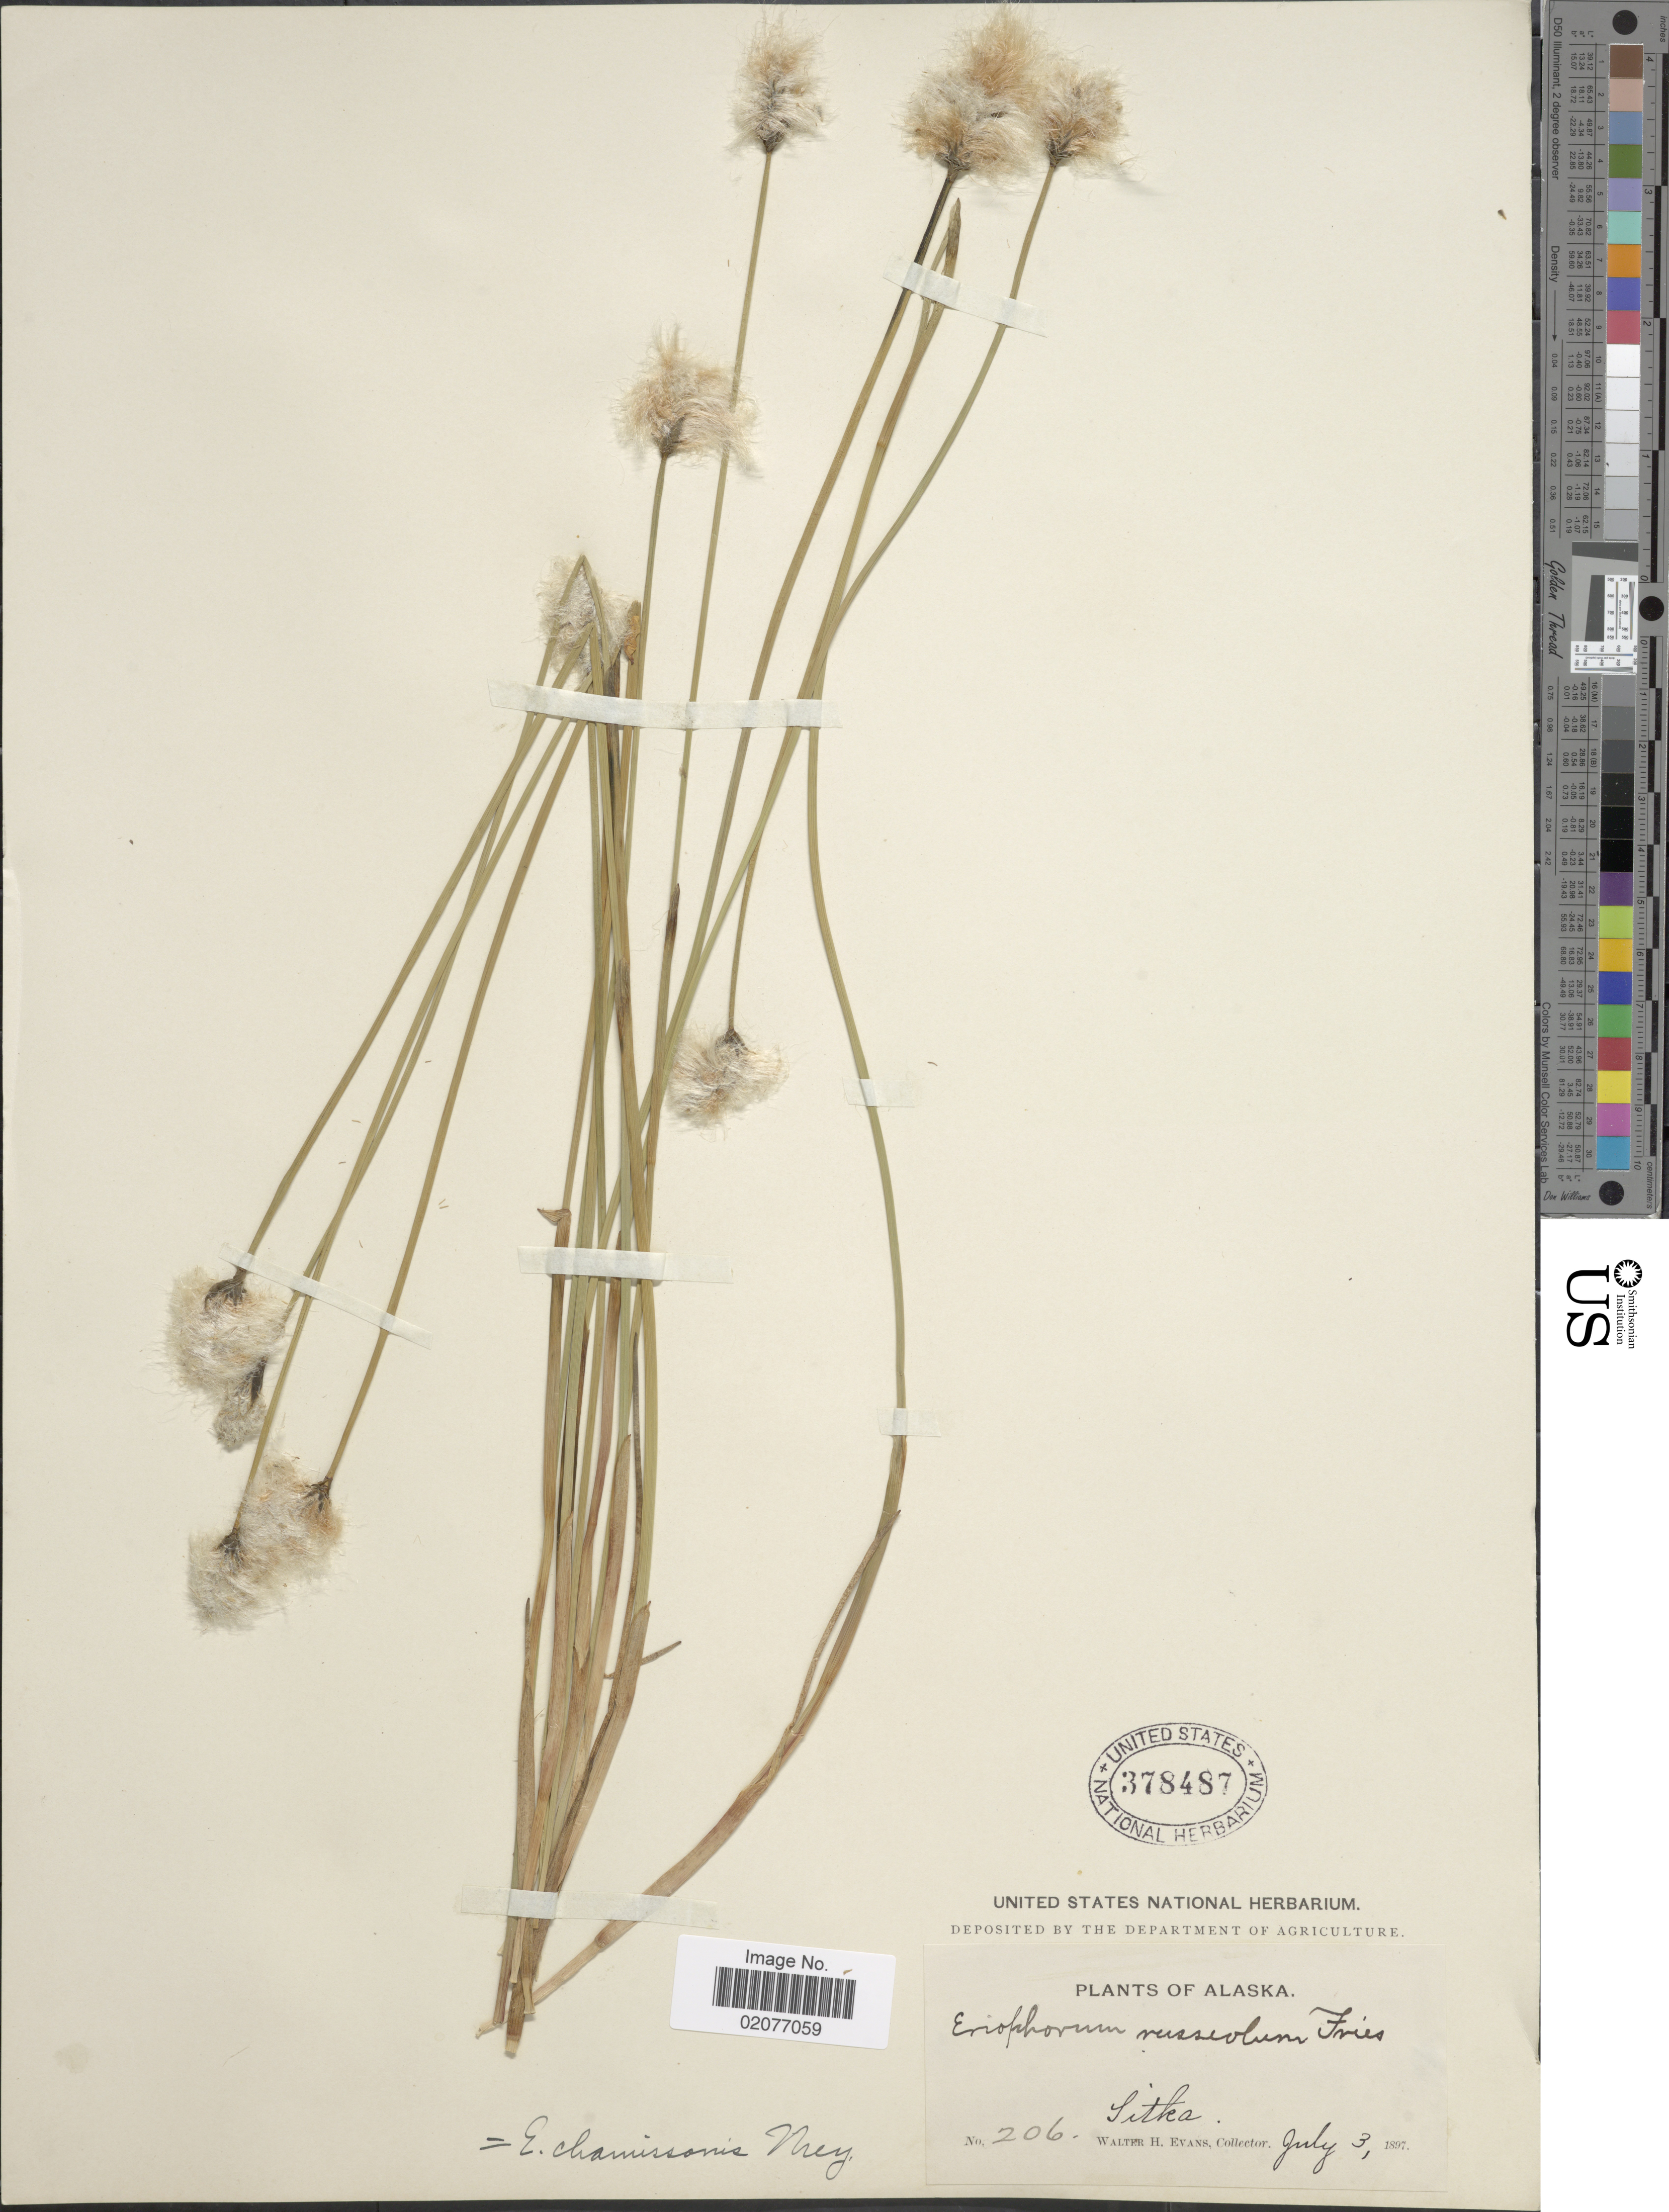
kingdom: Plantae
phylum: Tracheophyta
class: Liliopsida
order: Poales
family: Cyperaceae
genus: Eriophorum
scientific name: Eriophorum x medium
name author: Andersson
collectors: W. H. Evans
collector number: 206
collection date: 1897-07-03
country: United States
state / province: Alaska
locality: Sitka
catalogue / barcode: US 378487